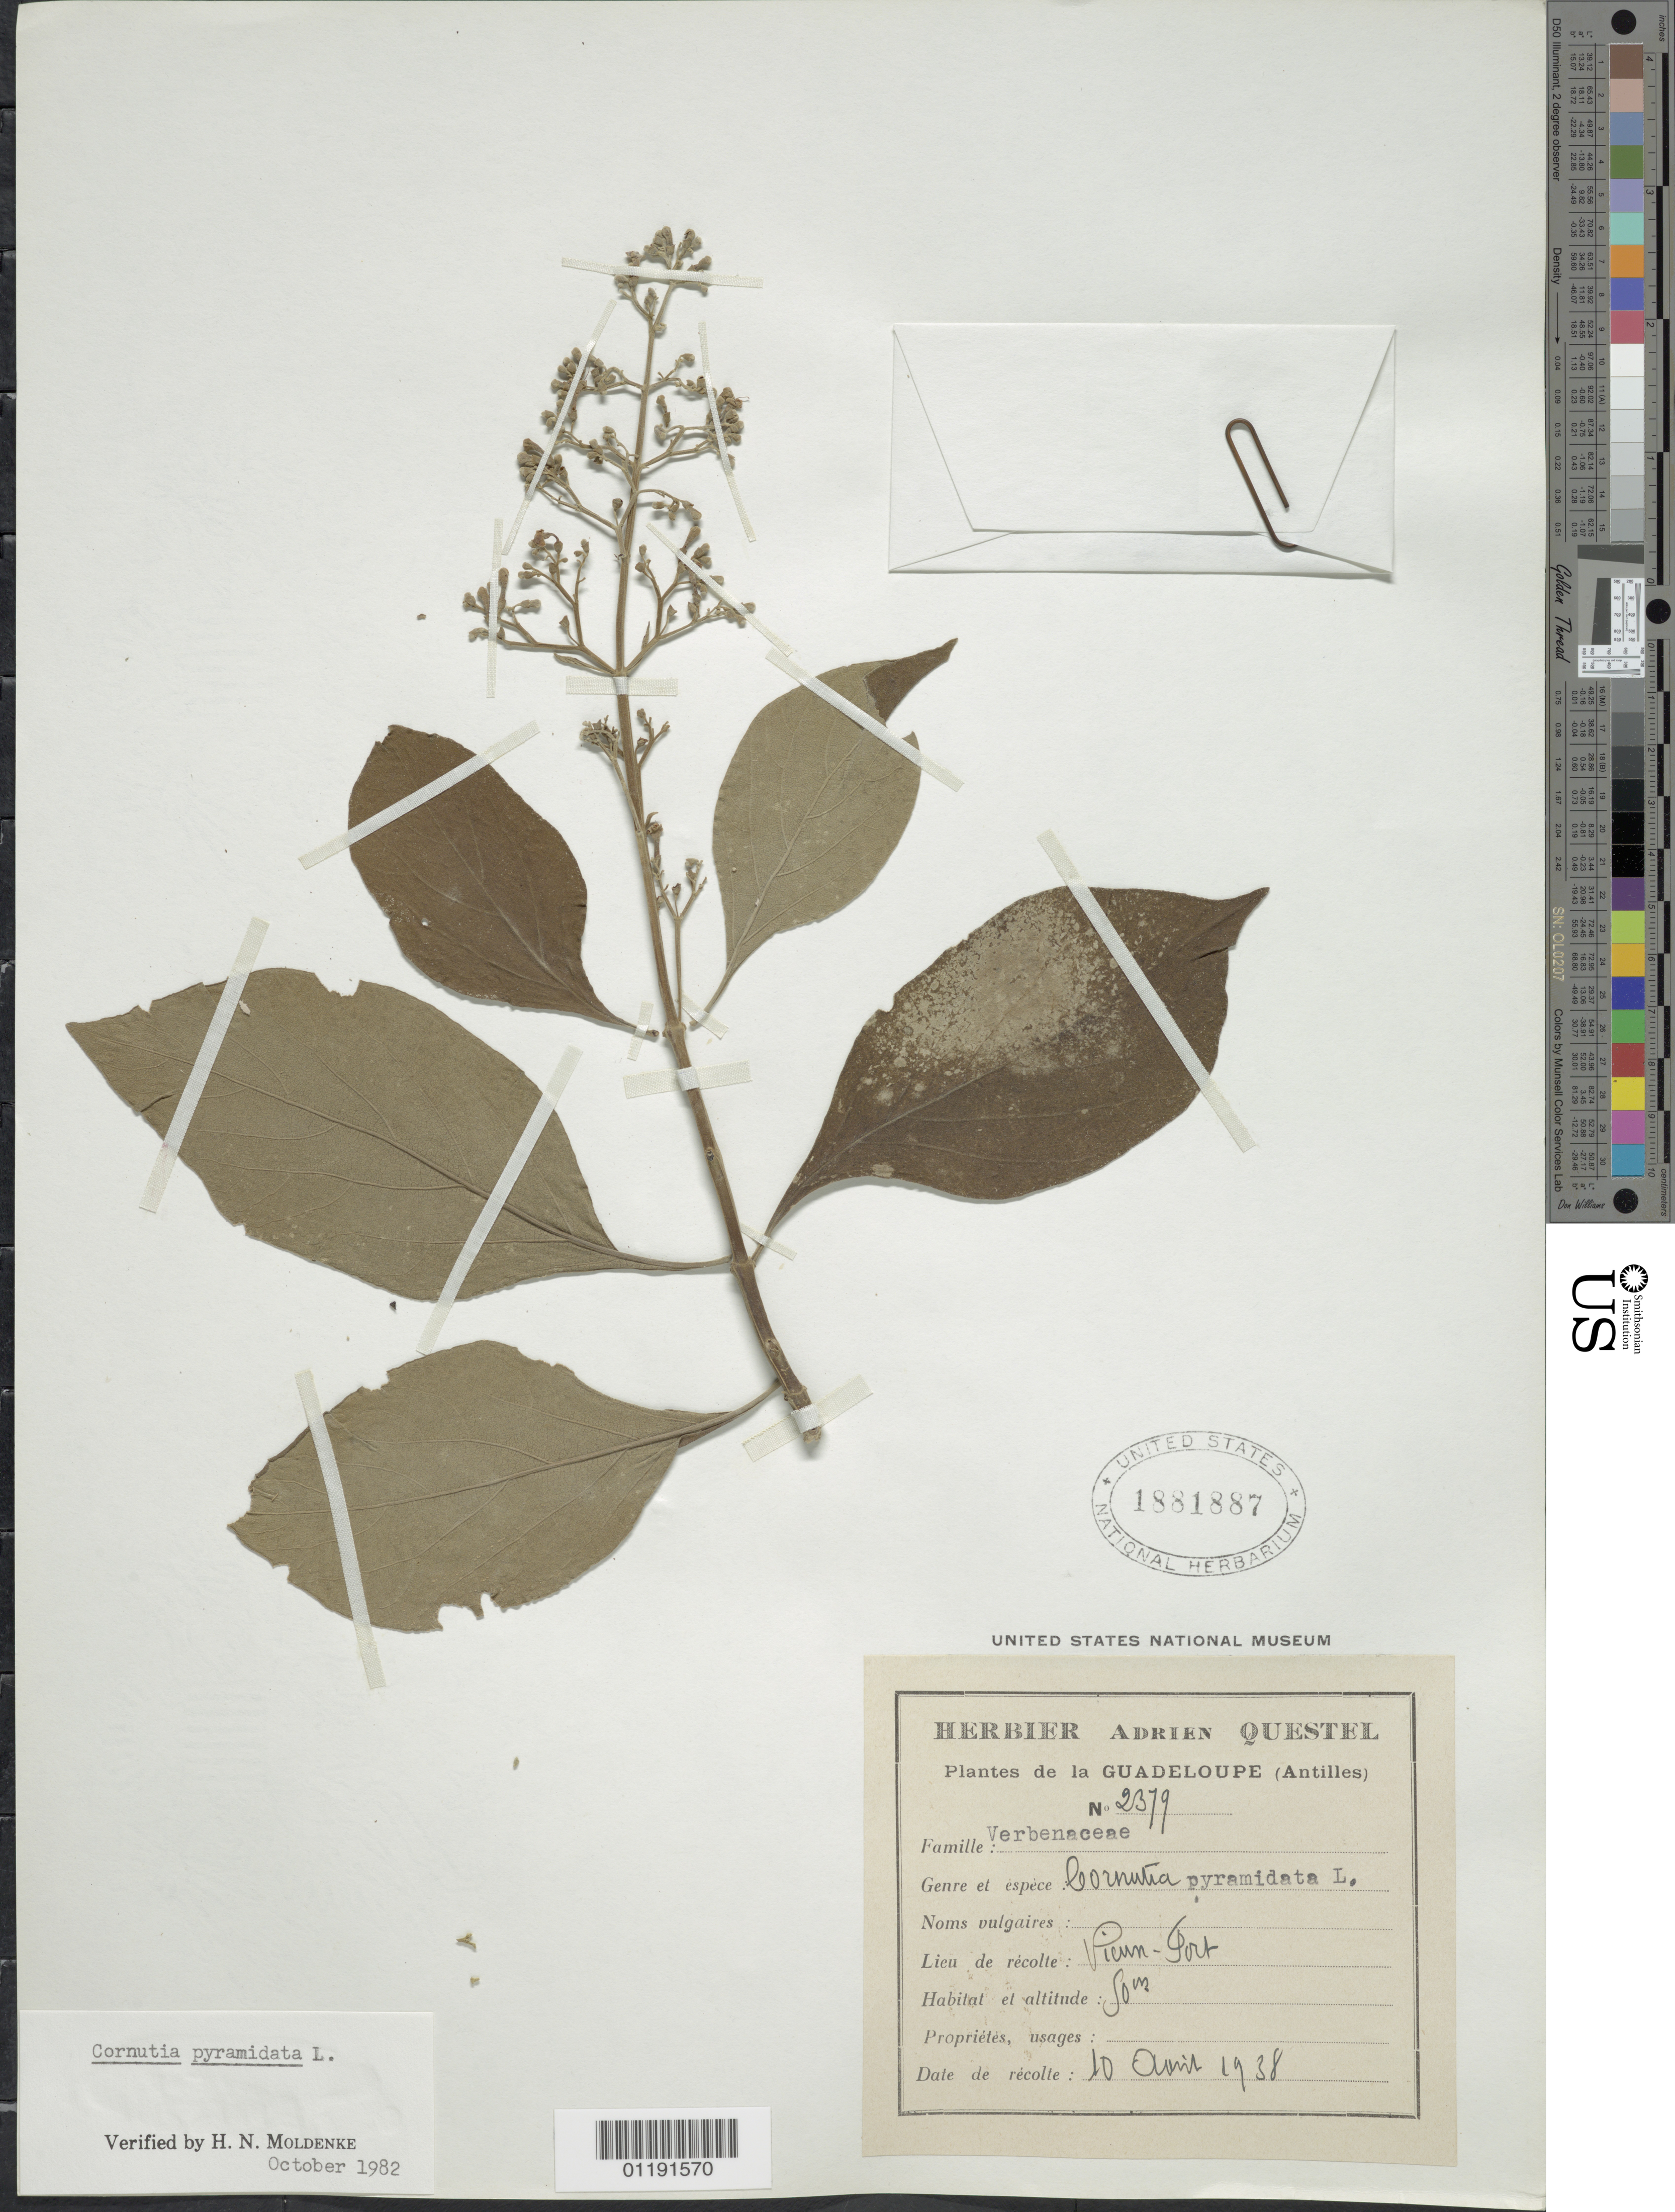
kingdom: Plantae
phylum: Tracheophyta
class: Magnoliopsida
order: Lamiales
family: Lamiaceae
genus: Cornutia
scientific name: Cornutia pyramidata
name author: L.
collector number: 2379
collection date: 1938-04-10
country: Guadeloupe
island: Guadeloupe Island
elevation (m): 50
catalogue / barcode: US 1881887